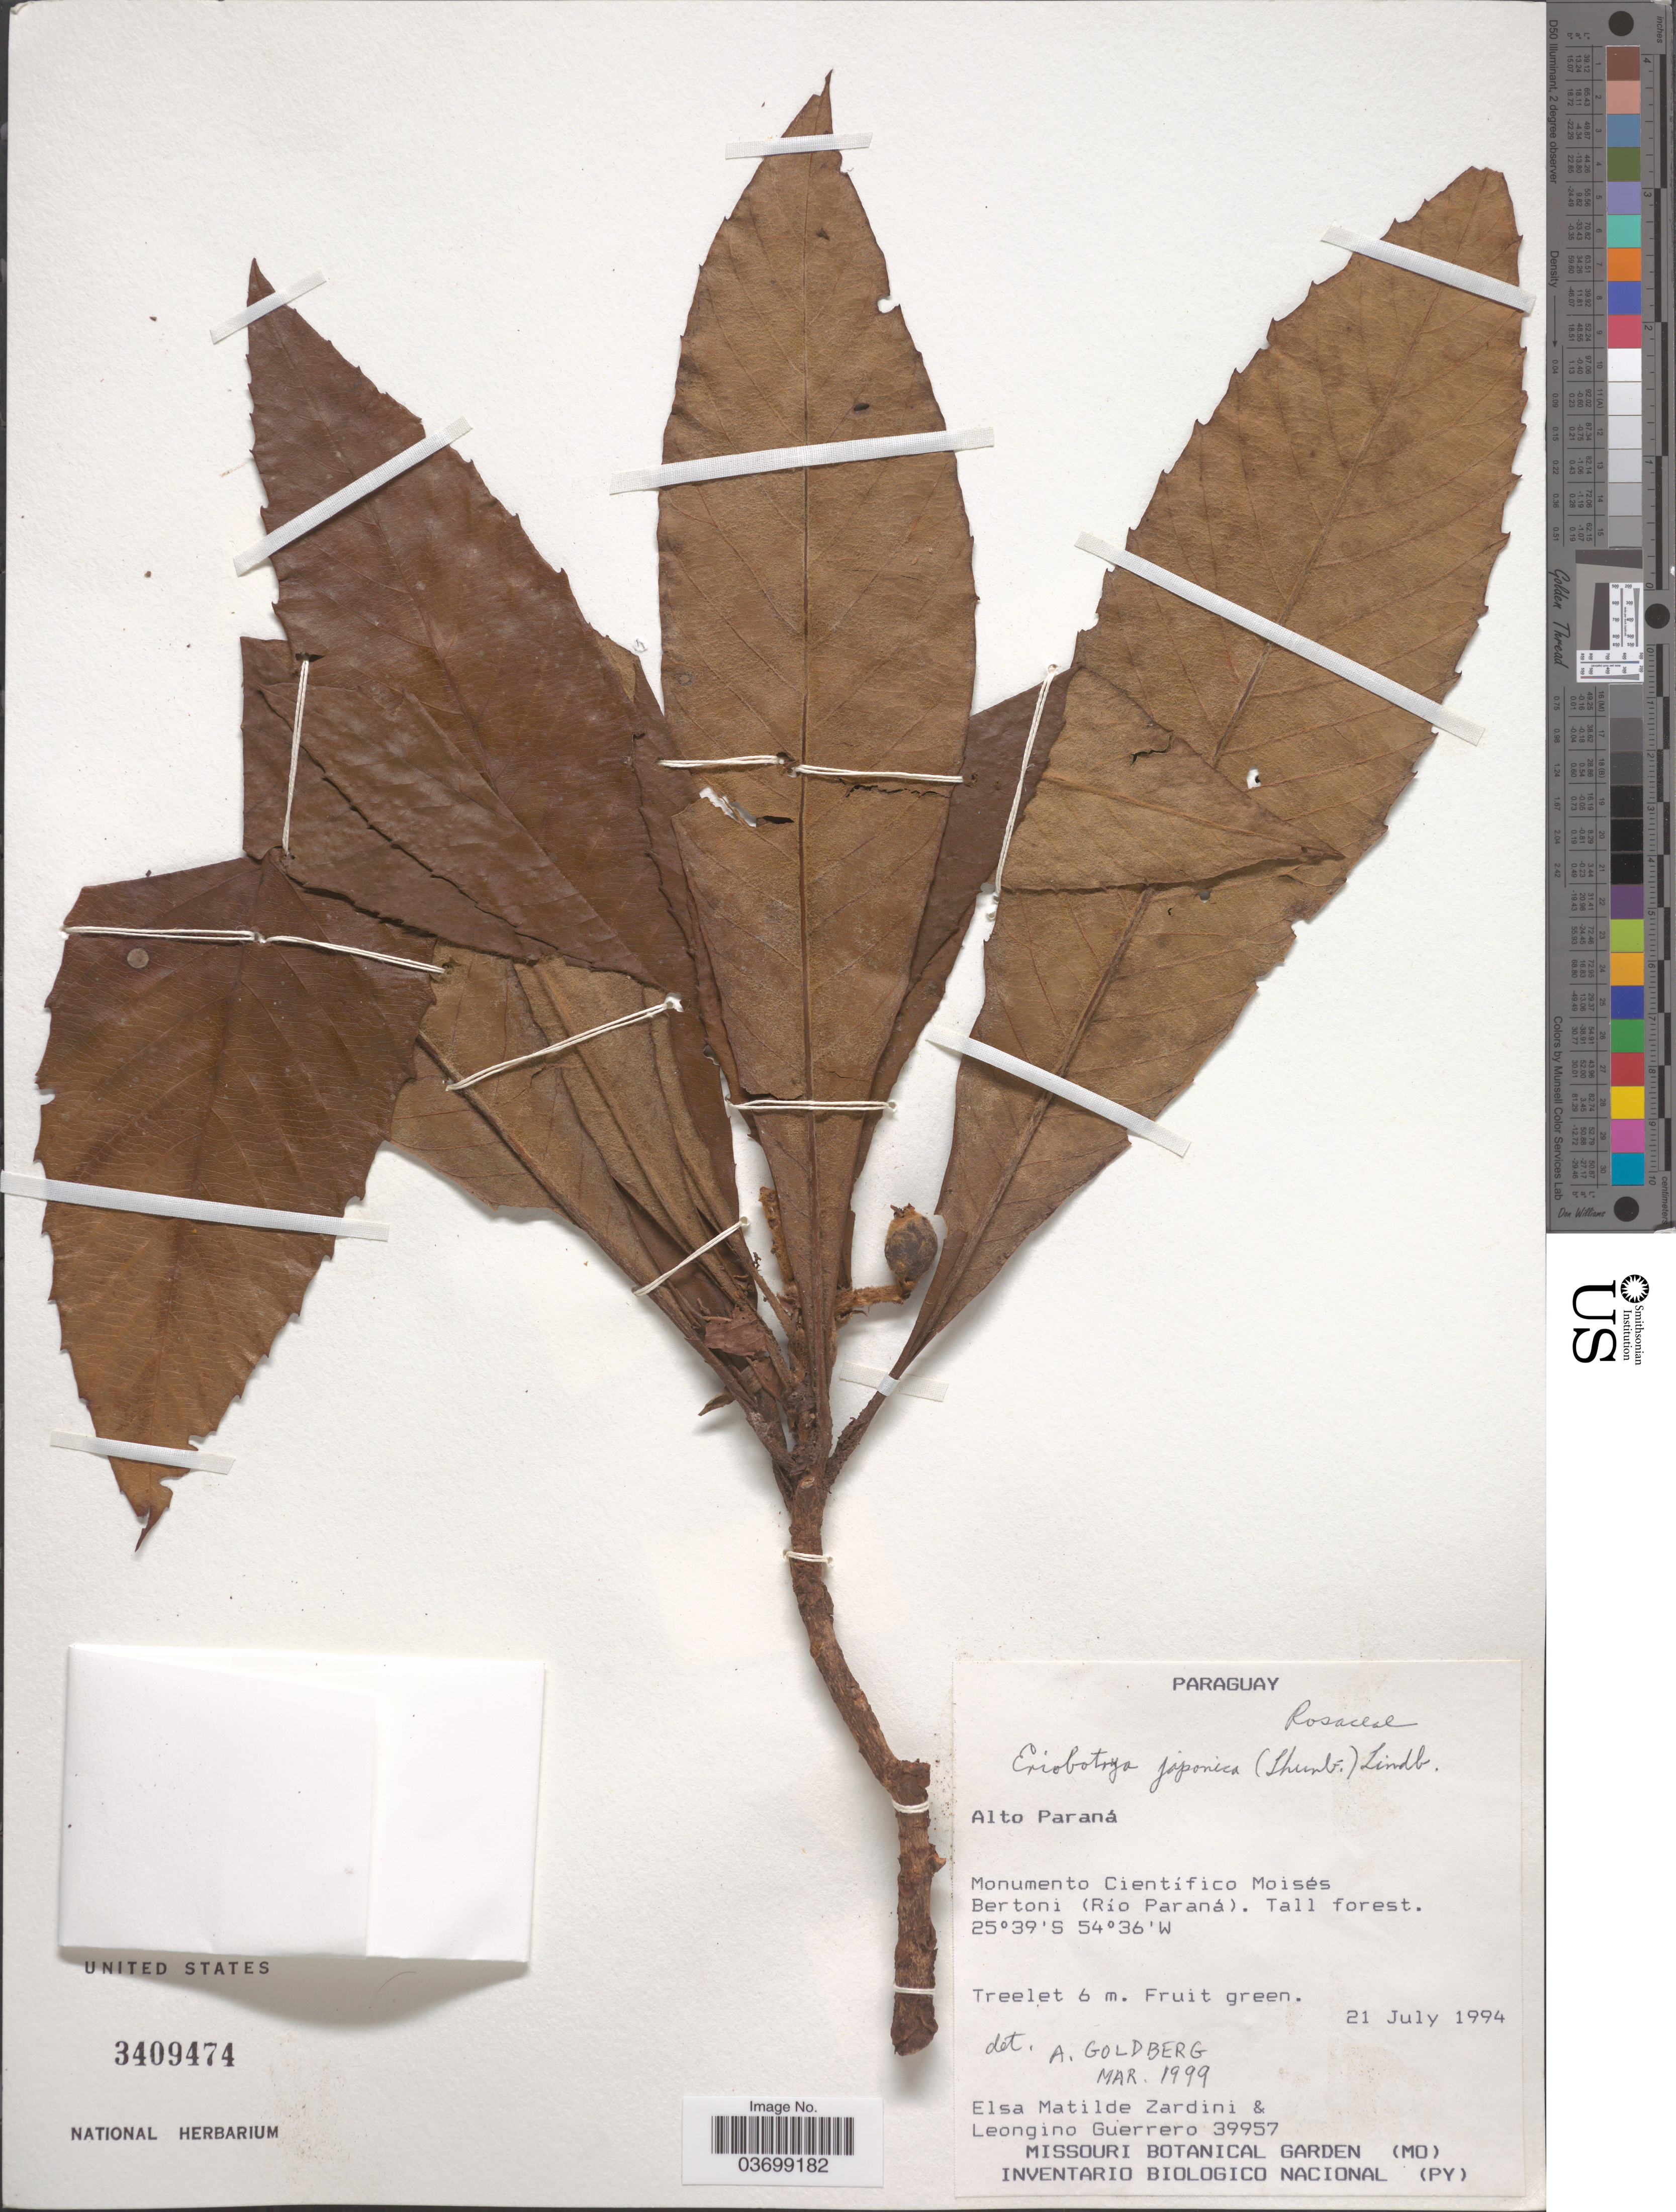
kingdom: Plantae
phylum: Tracheophyta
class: Magnoliopsida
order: Rosales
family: Rosaceae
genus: Rhaphiolepis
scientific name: Rhaphiolepis bibas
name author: (Lour.) Galasso & Banfi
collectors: E. M. Zardini & L. Guerrero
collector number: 39957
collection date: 1994-07-21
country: Paraguay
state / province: Alto Parana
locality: Monumento Científico Moisés. Bertoni (Río Paraná).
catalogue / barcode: US 3409474